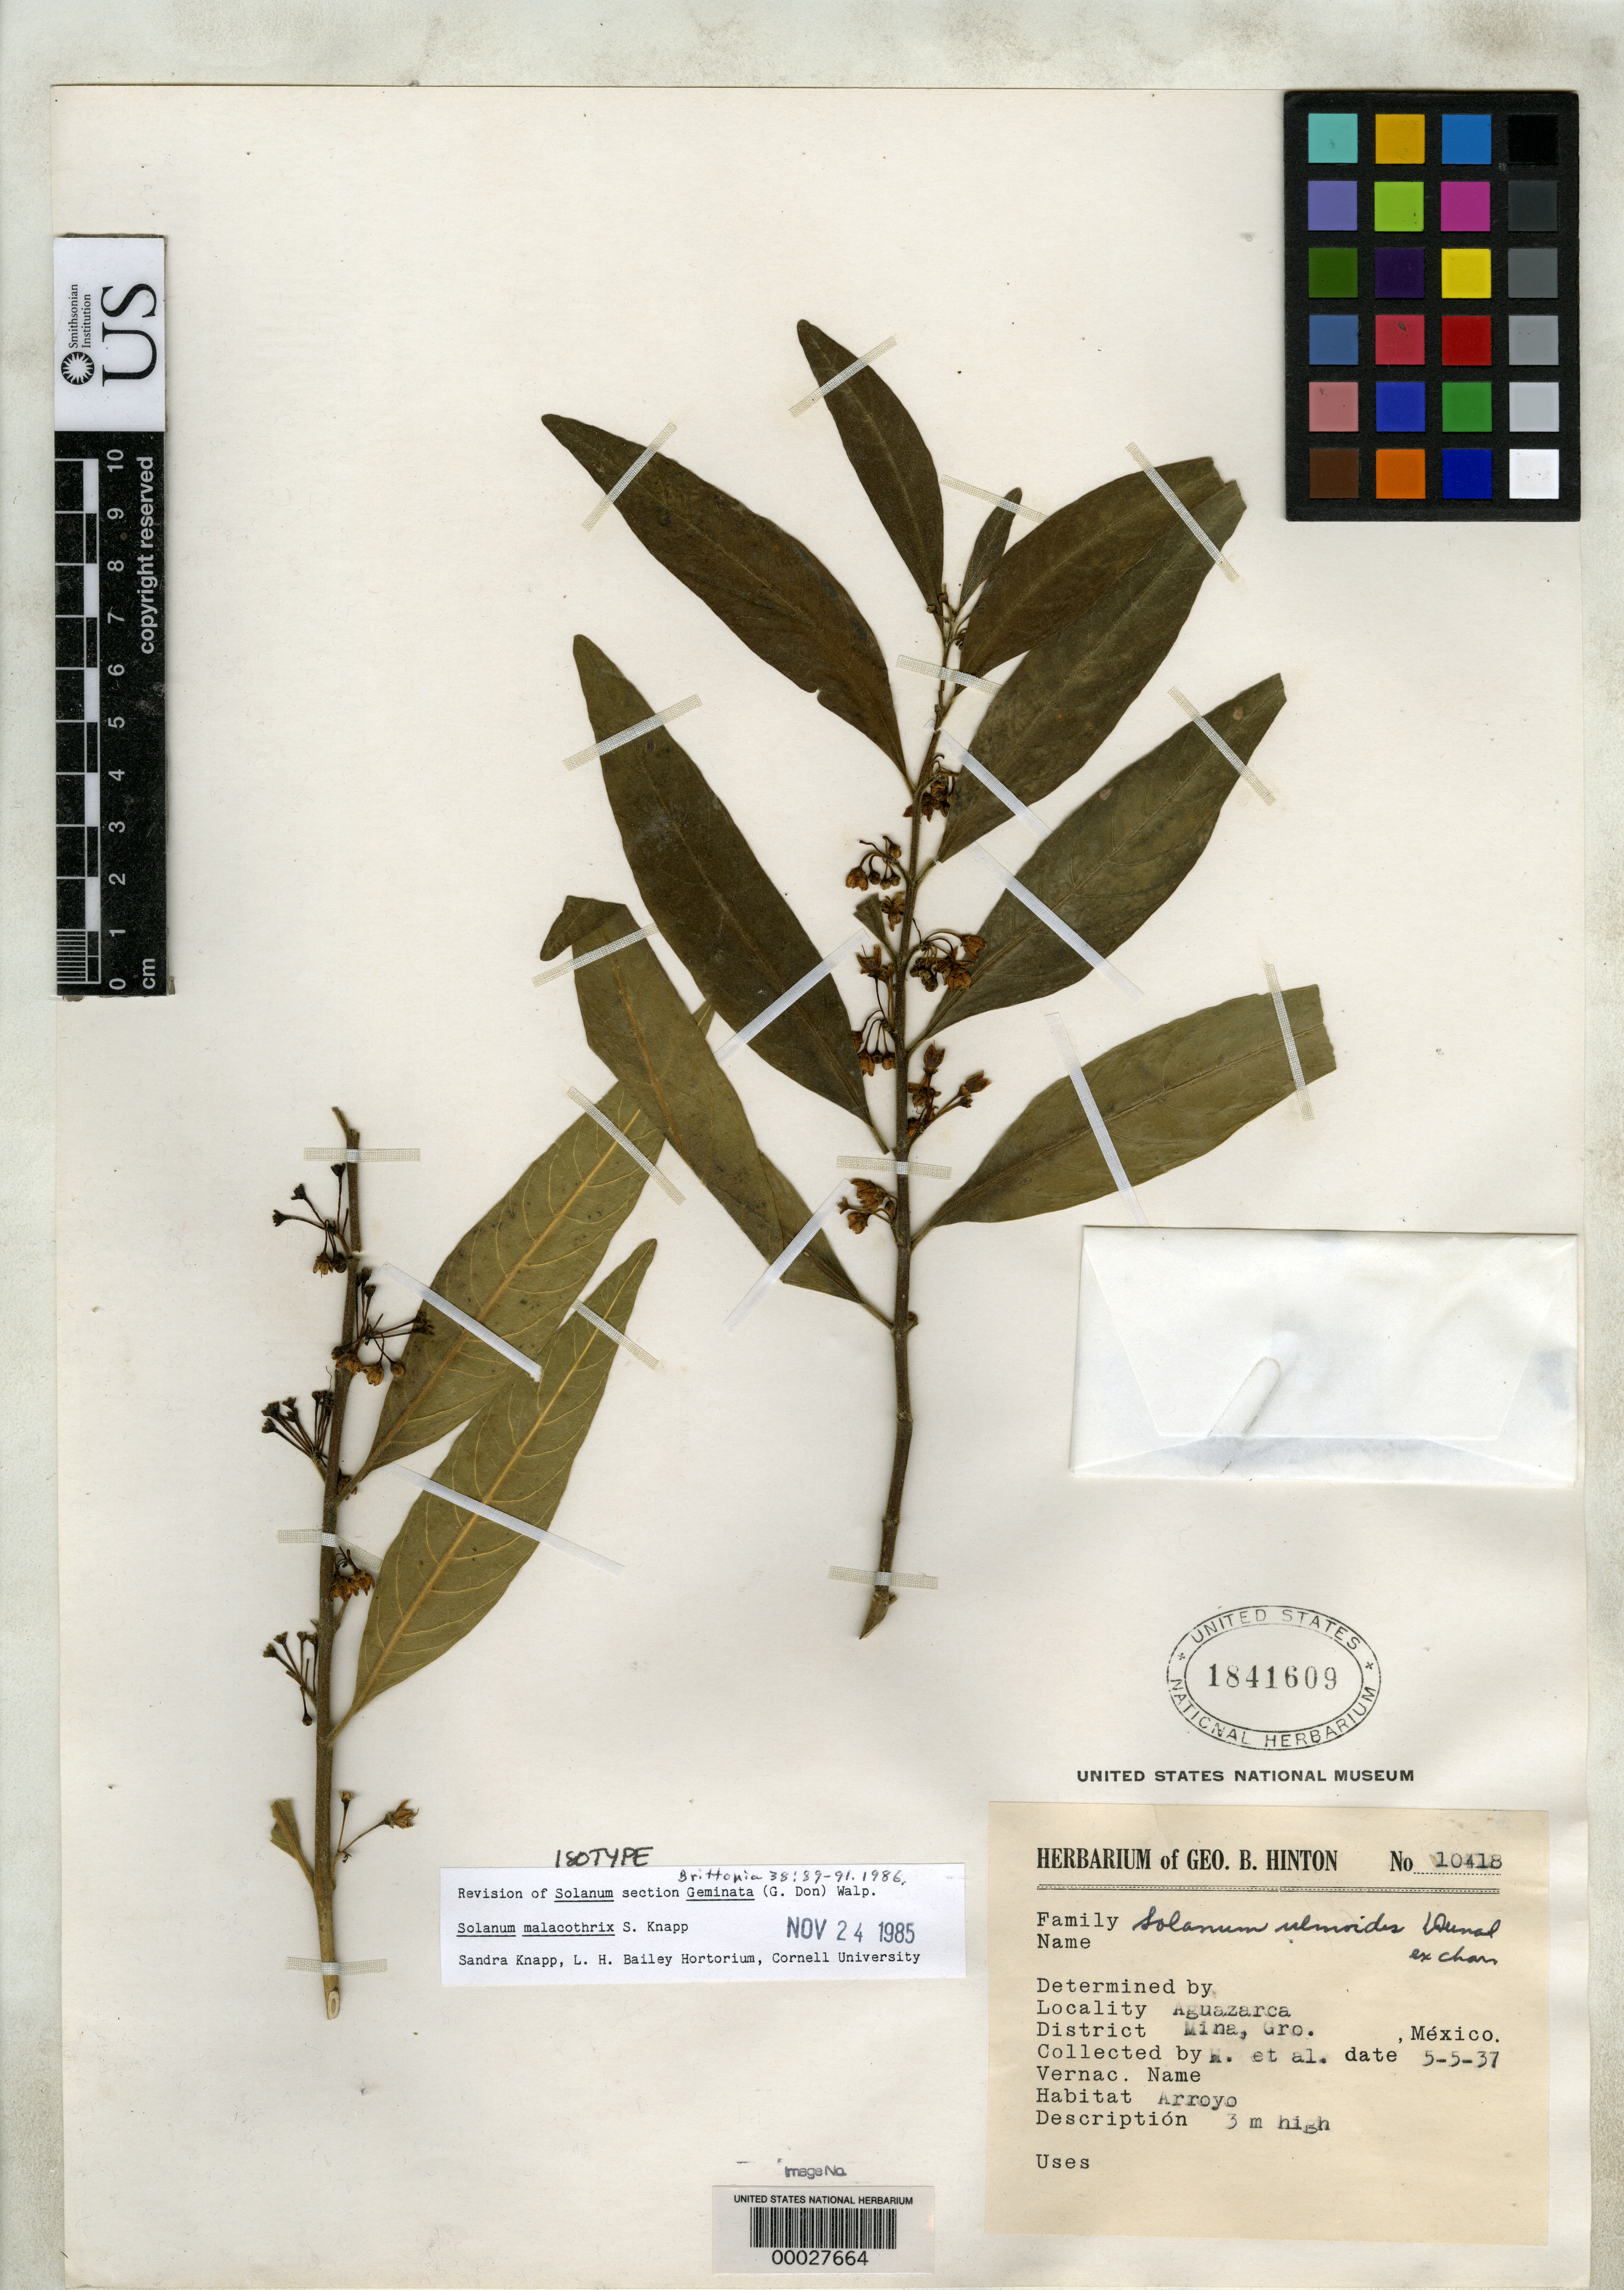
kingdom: Plantae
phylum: Tracheophyta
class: Magnoliopsida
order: Solanales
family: Solanaceae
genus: Solanum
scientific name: Solanum malacothrix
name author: S. Knapp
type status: Isotype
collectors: G. B. Hinton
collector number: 10418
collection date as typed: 05 May 1937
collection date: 1937-05-05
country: Mexico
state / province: Guerrero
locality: Mina Dist., Aguazarca.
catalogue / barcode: US 1841609